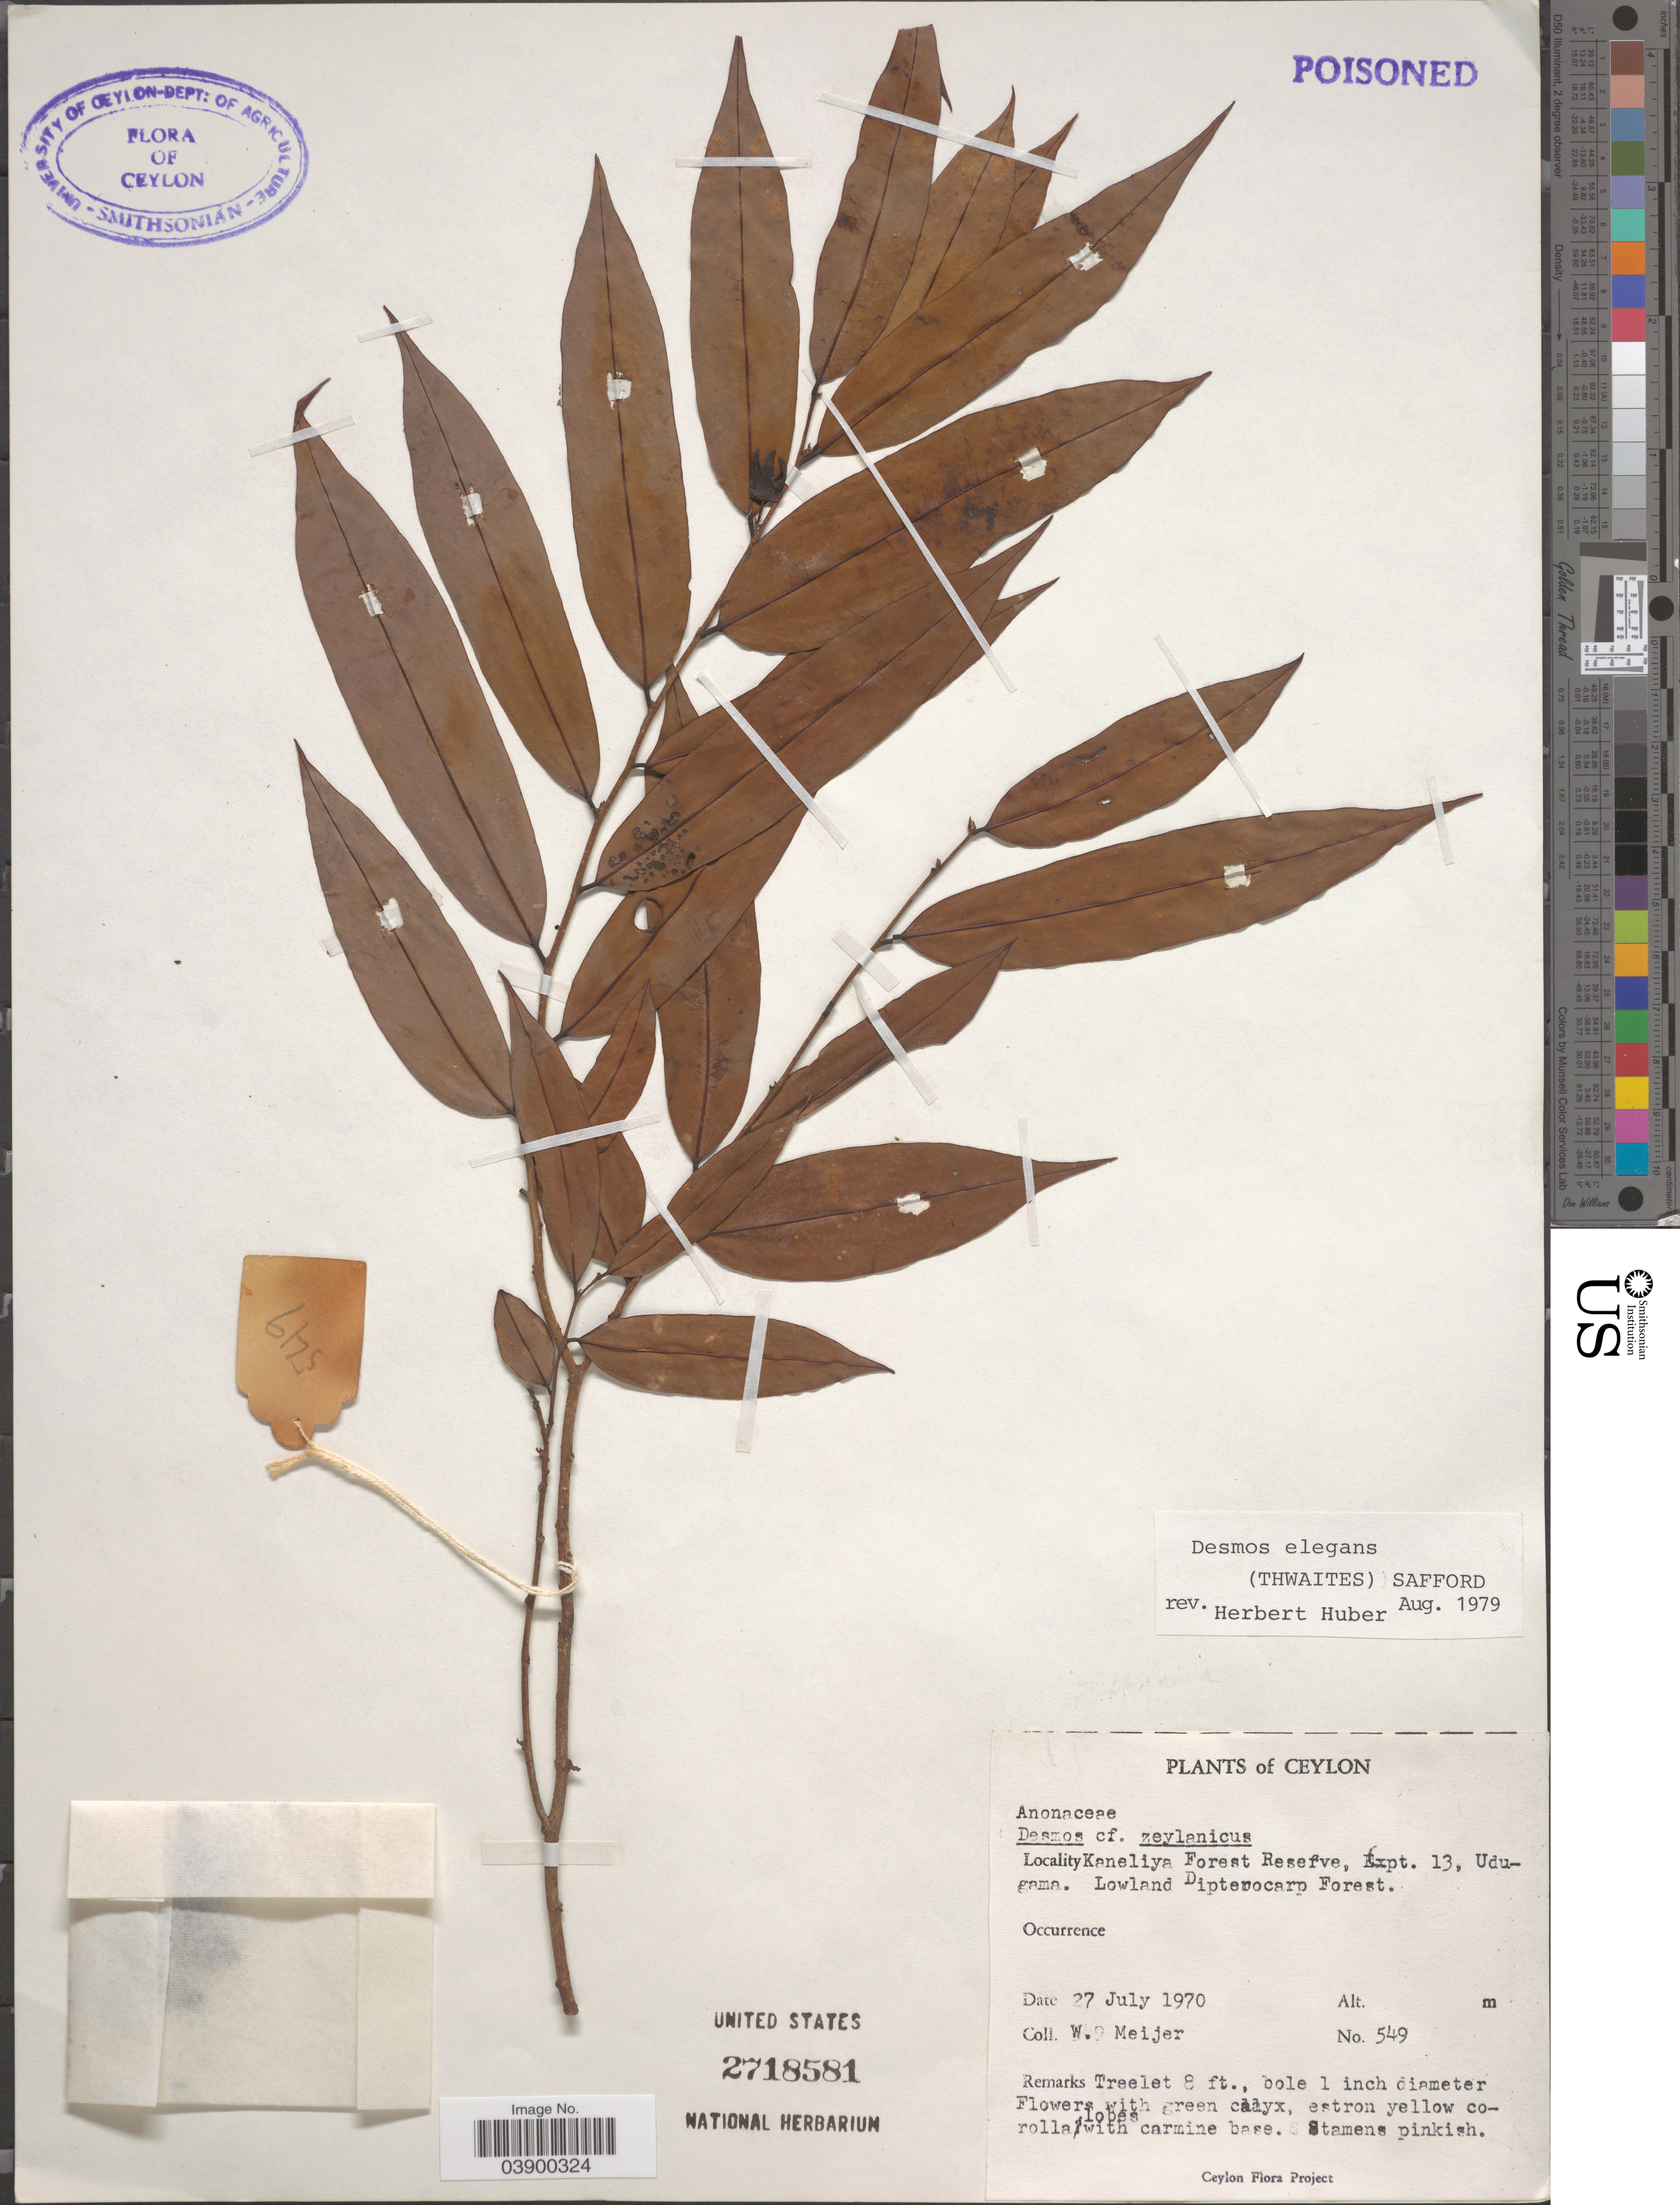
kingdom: Plantae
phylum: Tracheophyta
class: Magnoliopsida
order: Magnoliales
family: Annonaceae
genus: Desmos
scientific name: Desmos elegans Elmer, nom. illeg.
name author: Elmer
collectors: W. Meijer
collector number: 549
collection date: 1970-07-27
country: Sri Lanka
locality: Ceylon. Kaneliya Forest Reserve, Expt. 13, Udugama.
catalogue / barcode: US 2718581